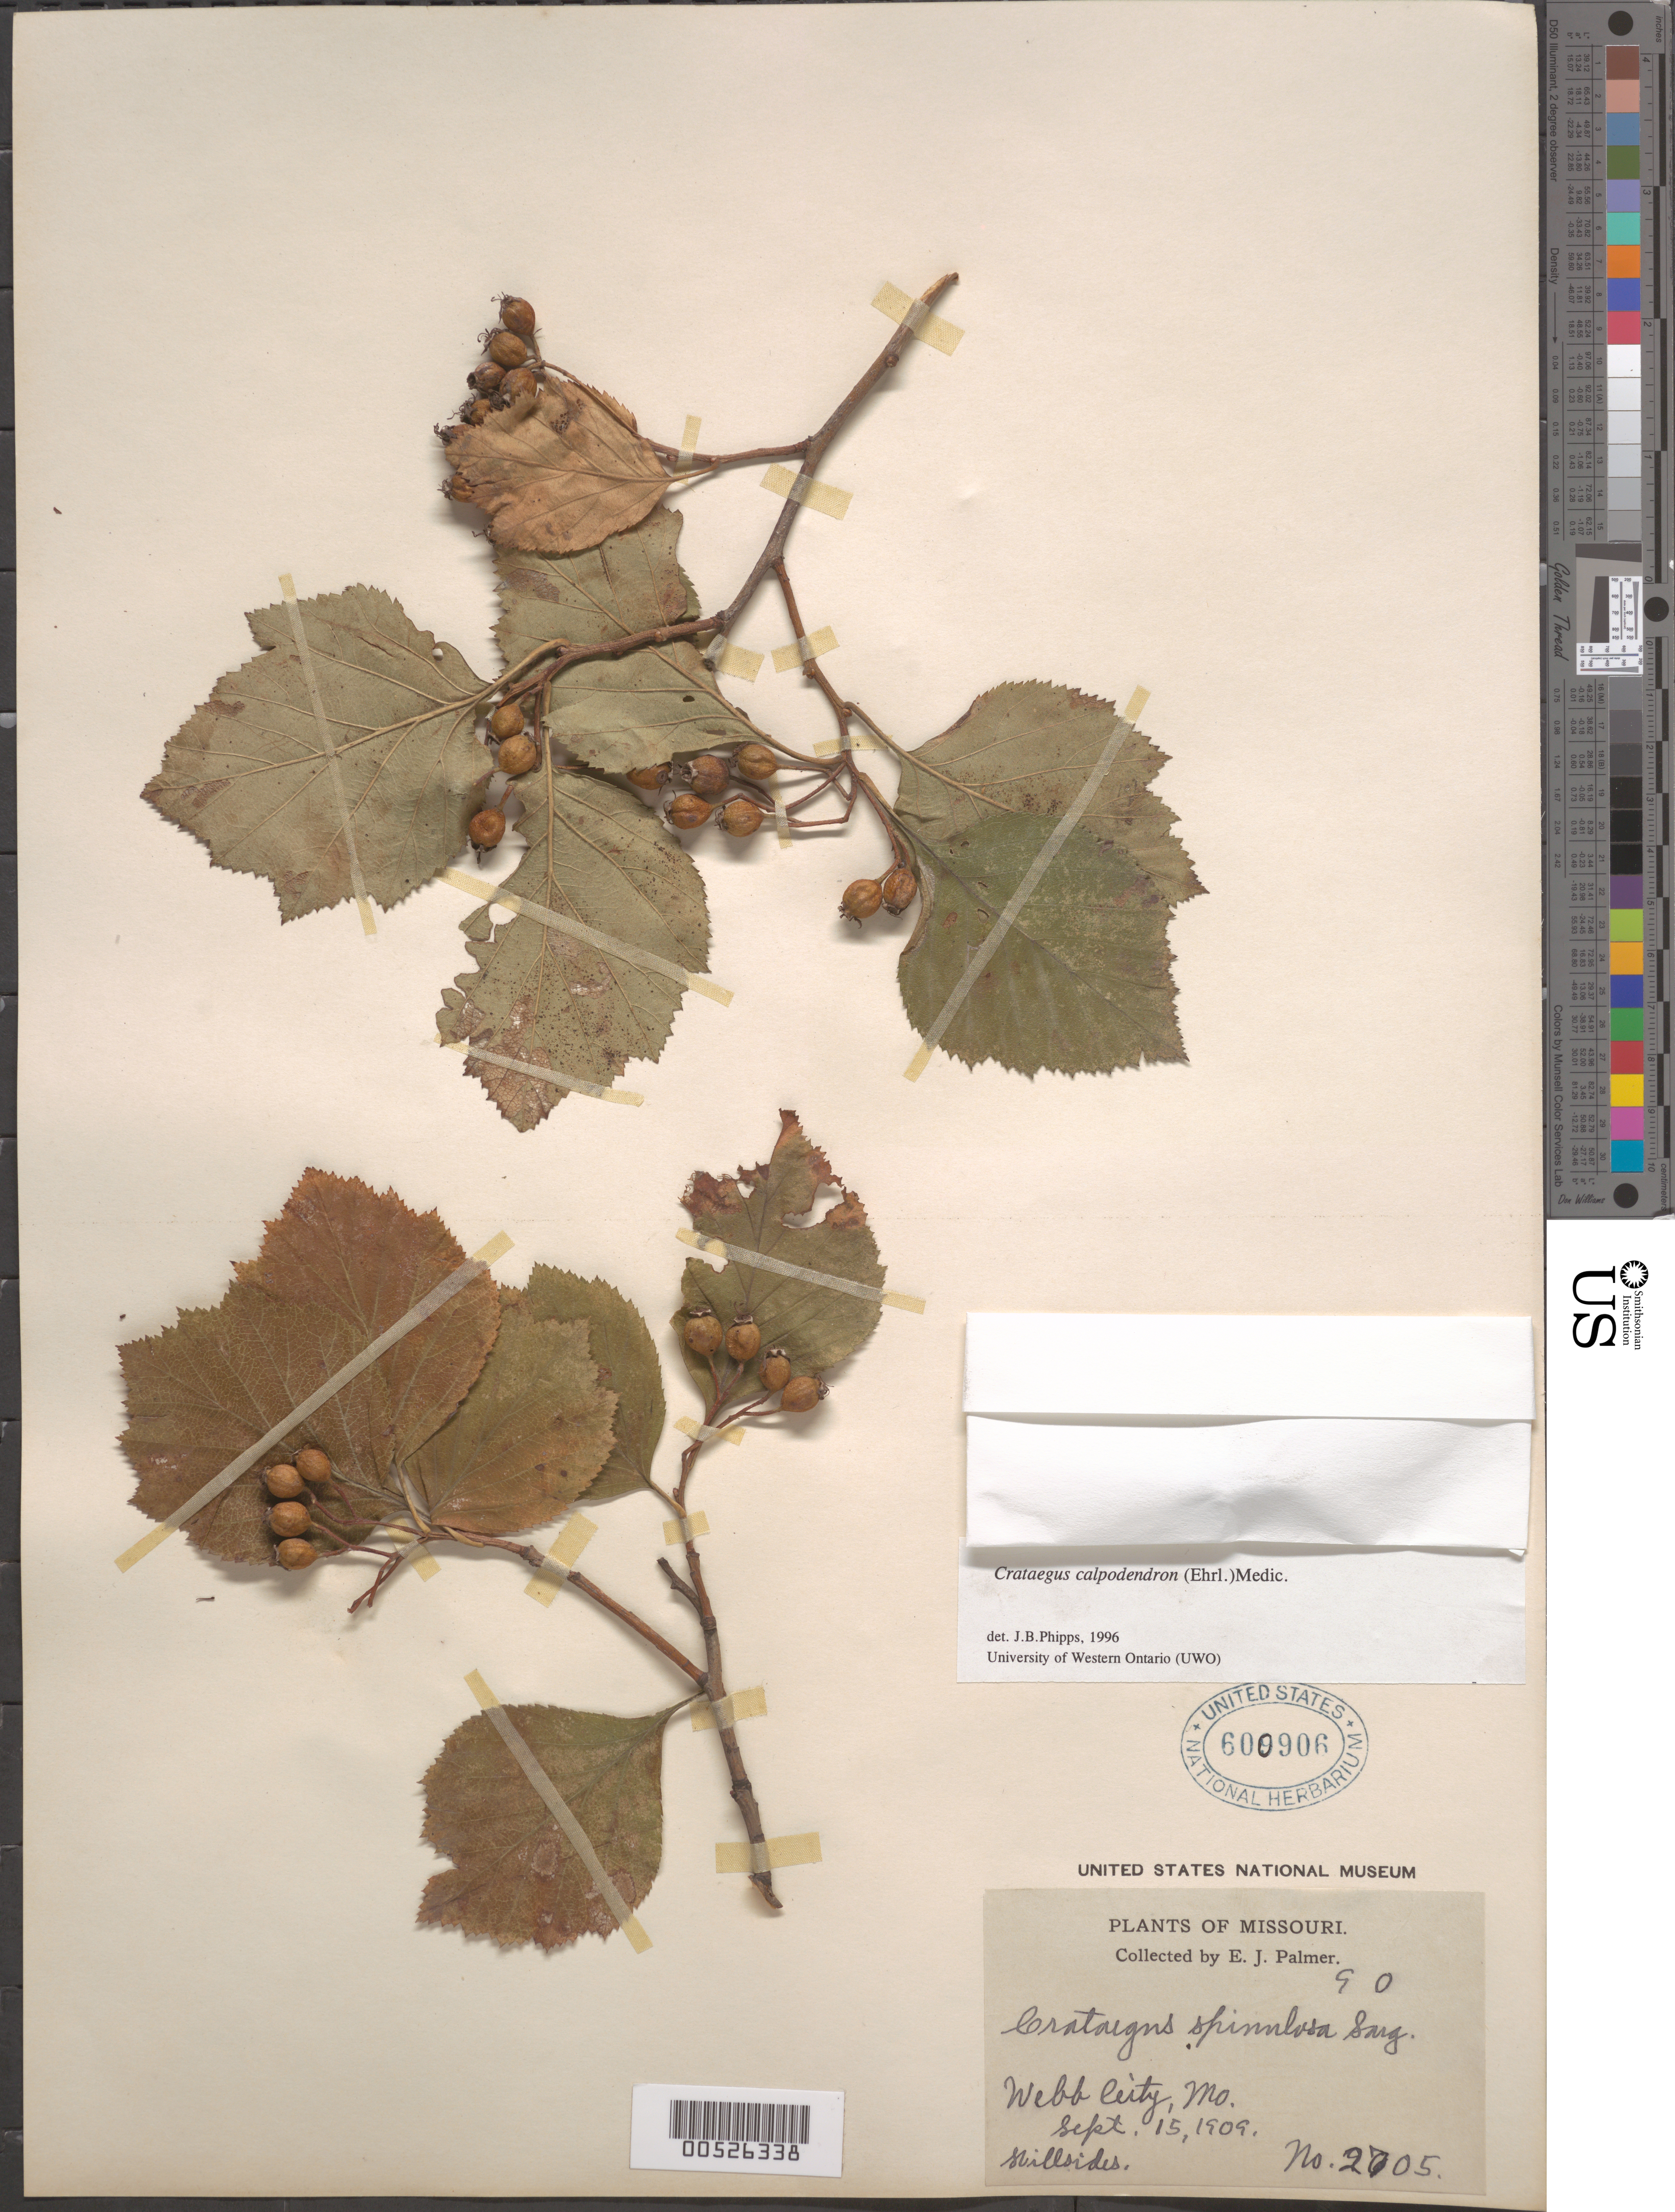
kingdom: Plantae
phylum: Tracheophyta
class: Magnoliopsida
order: Rosales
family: Rosaceae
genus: Crataegus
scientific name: Crataegus calpodendron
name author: (Ehrh.) Medik.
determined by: Phipps, James B., (UWO), University of Western Ontario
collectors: E. J. Palmer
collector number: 2705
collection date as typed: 15 Sep 1909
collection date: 1909-09-15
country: United States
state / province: Missouri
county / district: Jasper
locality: Webb City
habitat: hillsides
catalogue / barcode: US 600906